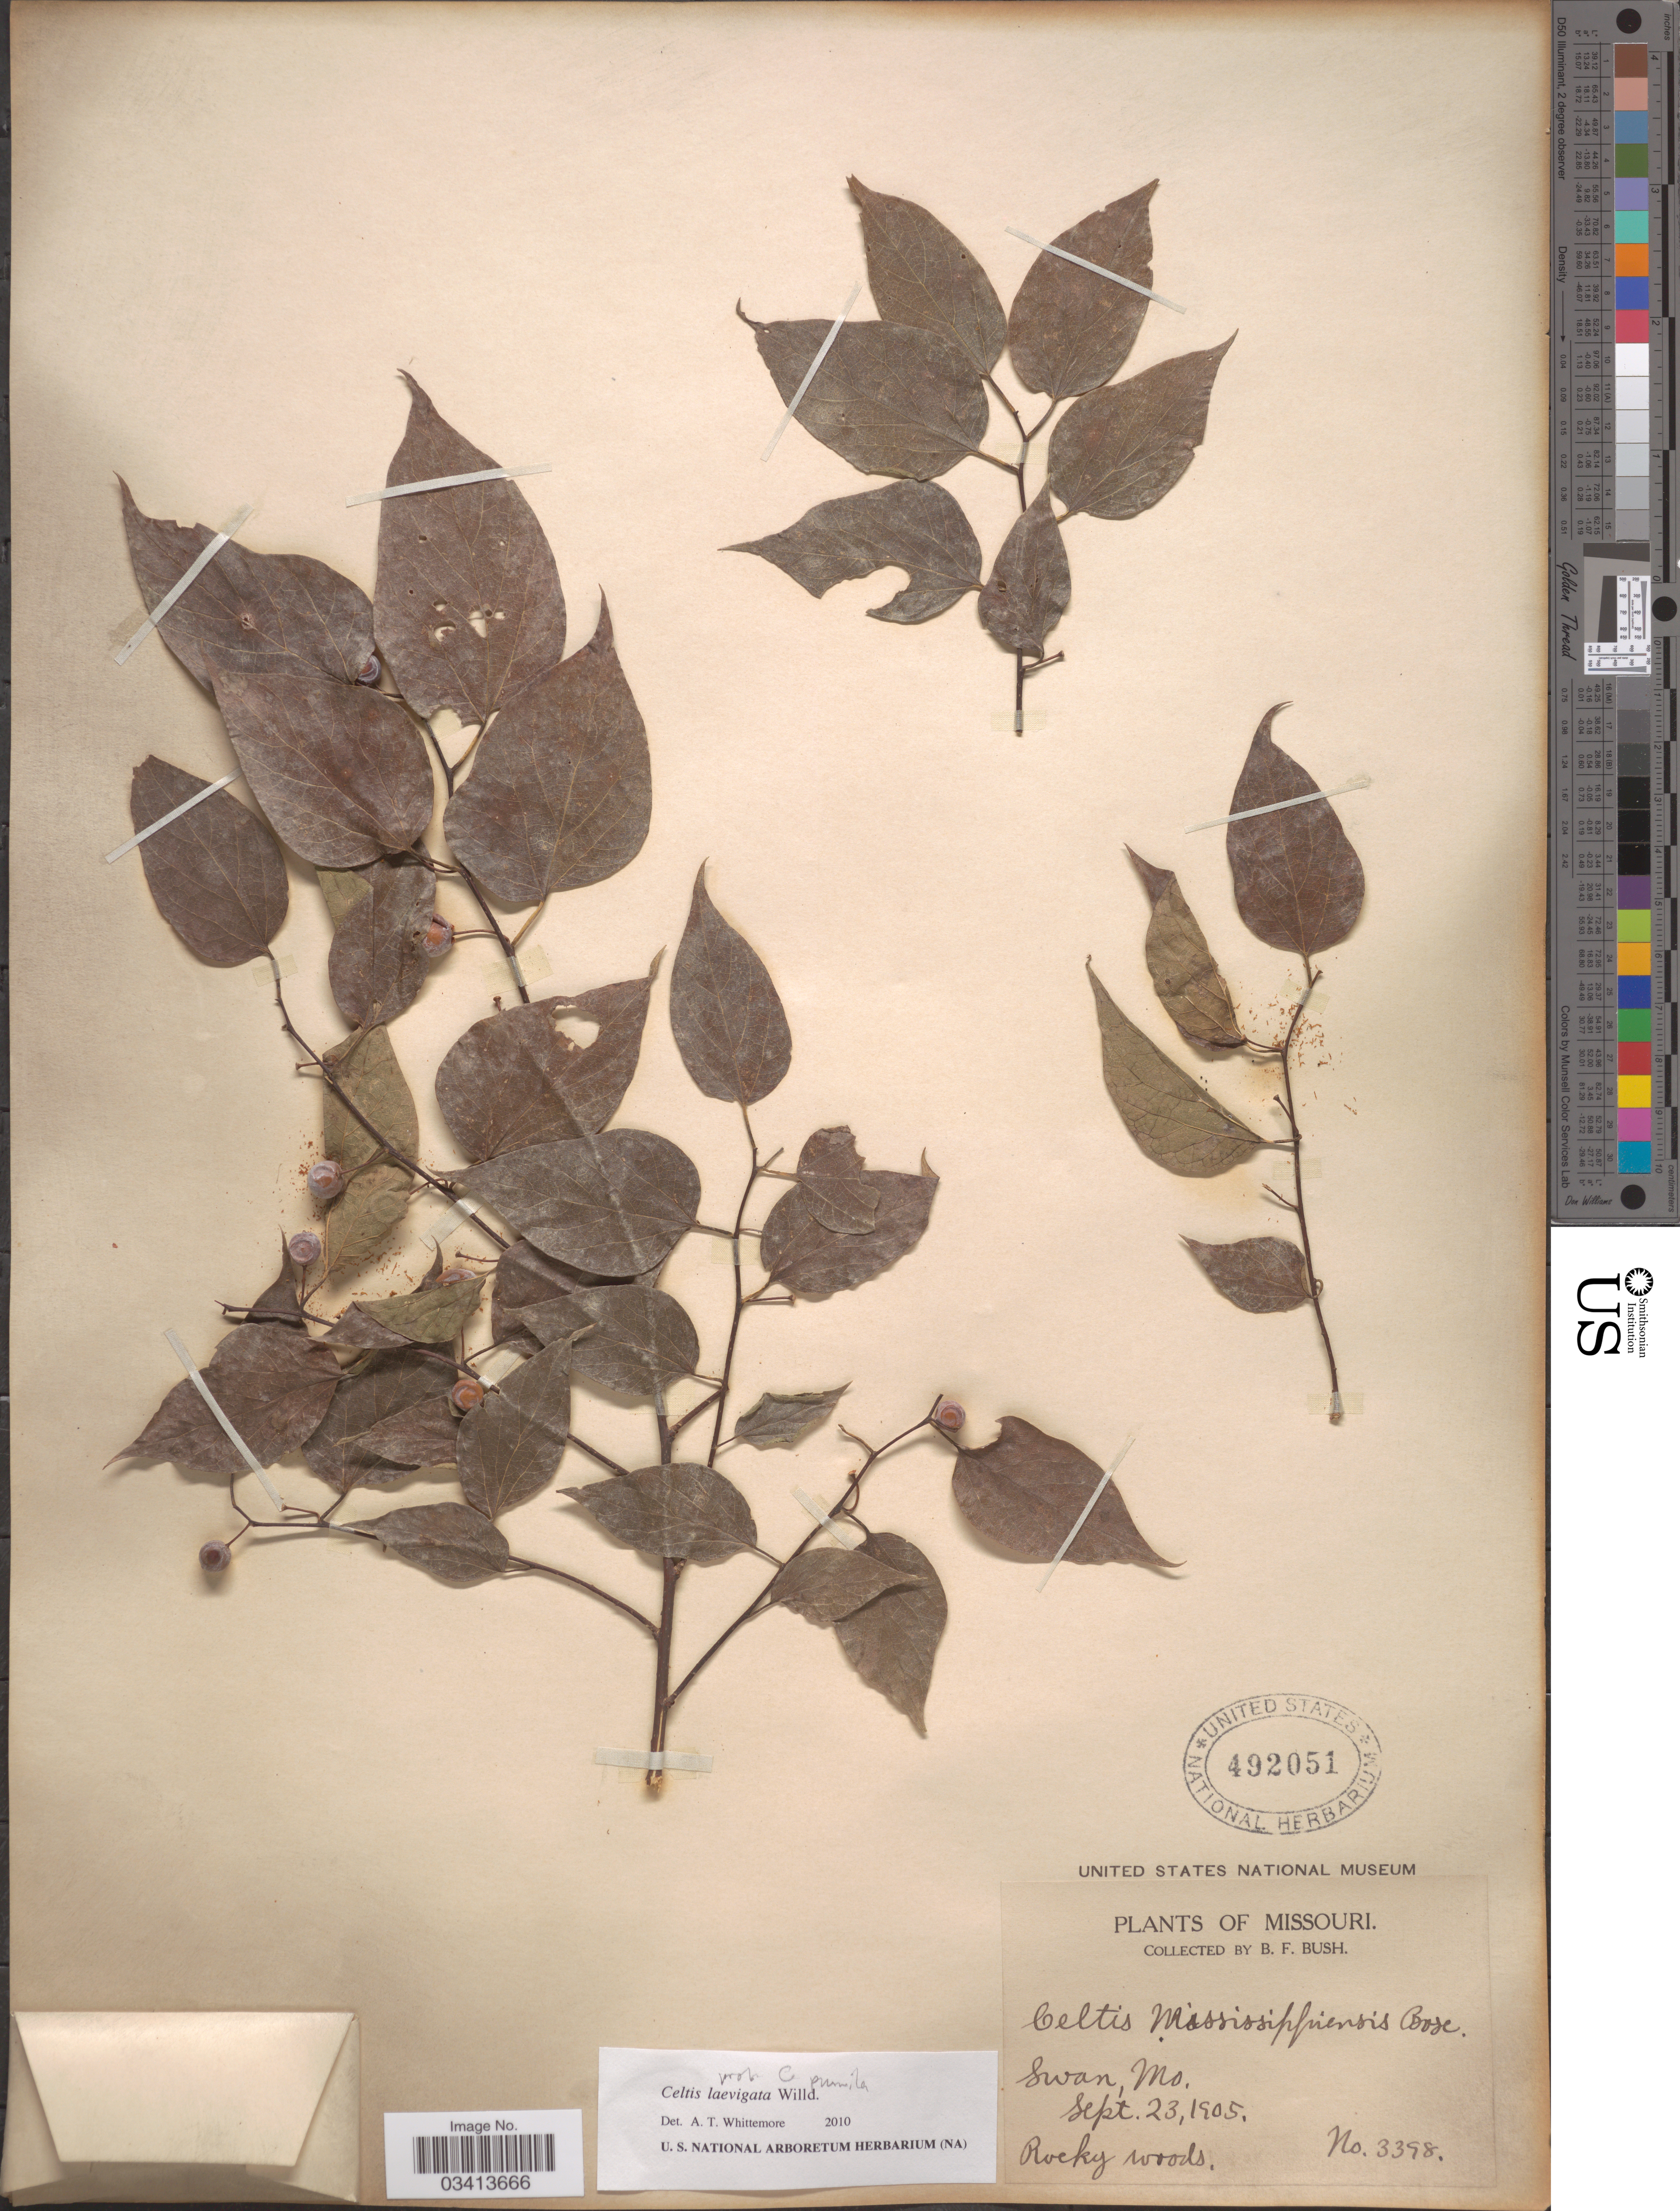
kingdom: Plantae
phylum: Tracheophyta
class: Magnoliopsida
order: Rosales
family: Cannabaceae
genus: Celtis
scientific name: Celtis laevigata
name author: Willd.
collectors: B. F. Bush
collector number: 3398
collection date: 1905-09-23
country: United States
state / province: Missouri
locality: Swan.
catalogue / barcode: US 492051